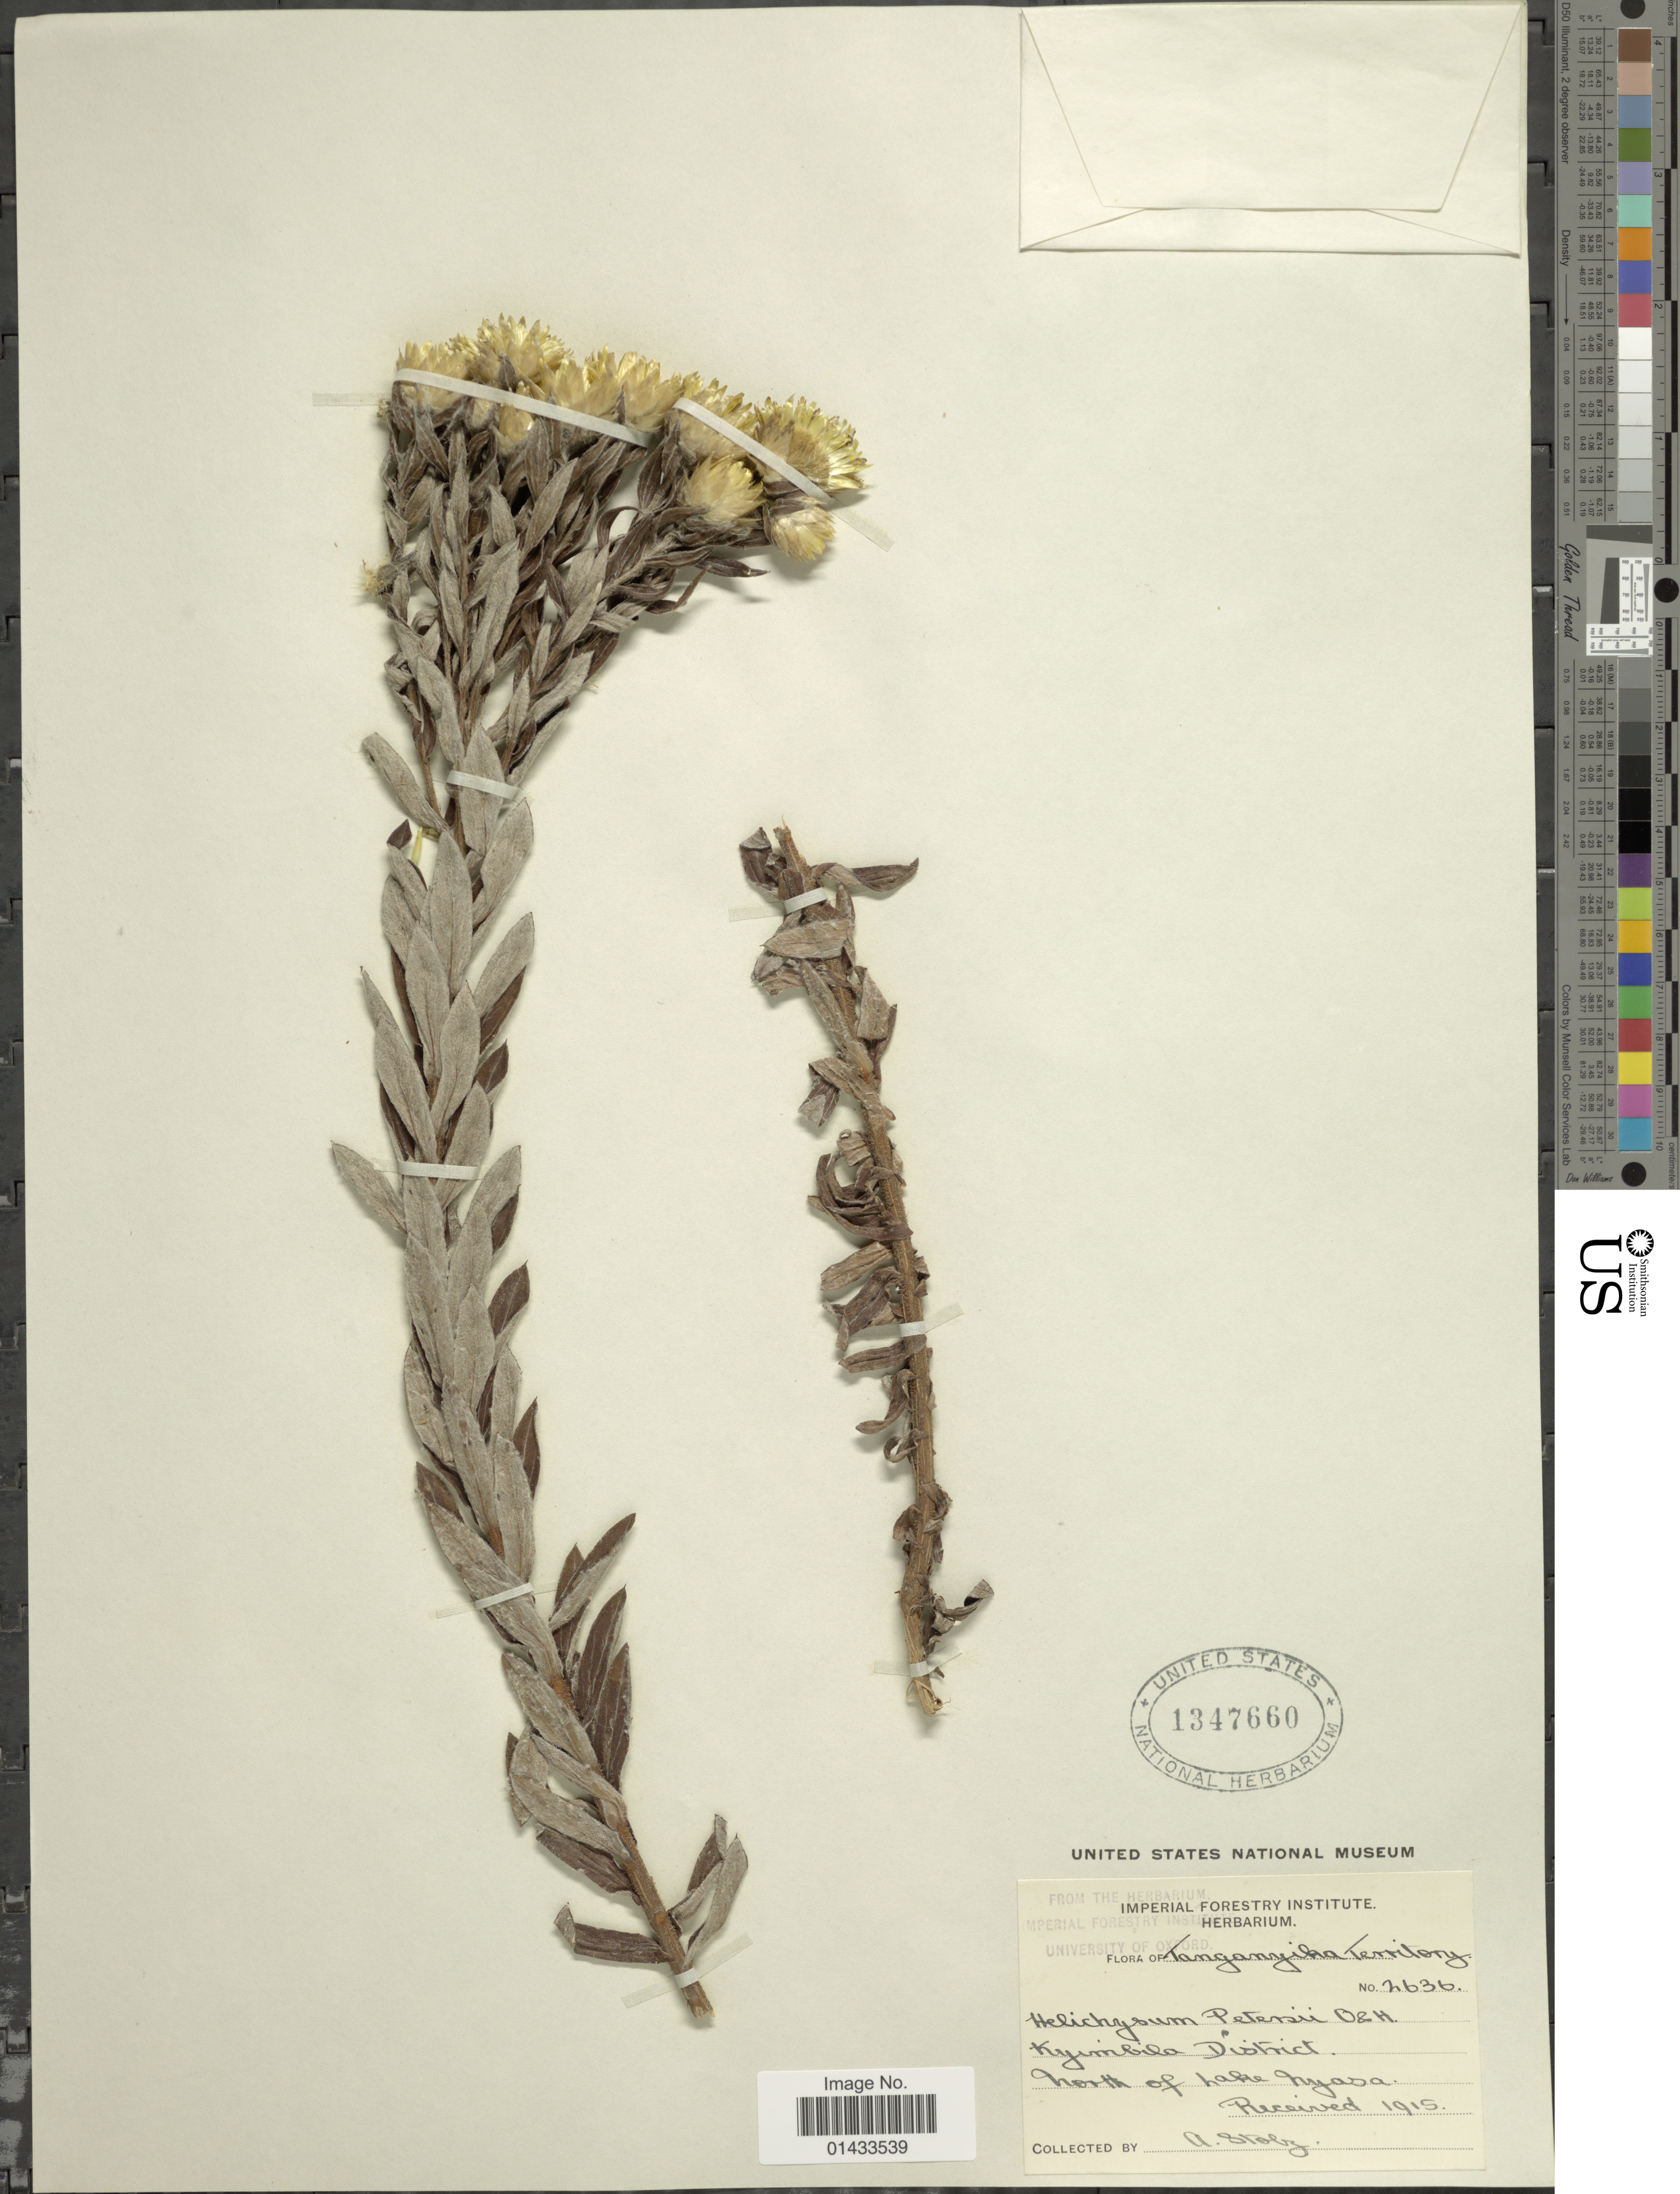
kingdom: Plantae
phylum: Tracheophyta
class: Magnoliopsida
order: Asterales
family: Asteraceae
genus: Helichrysum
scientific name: Helichrysum petersii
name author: Oliv. & Hiern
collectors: A. Stolz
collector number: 2636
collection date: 1915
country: Tanzania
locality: Tanganyika Territory, Kyimbila District, North of Lake Nyasa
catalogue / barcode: US 1347660